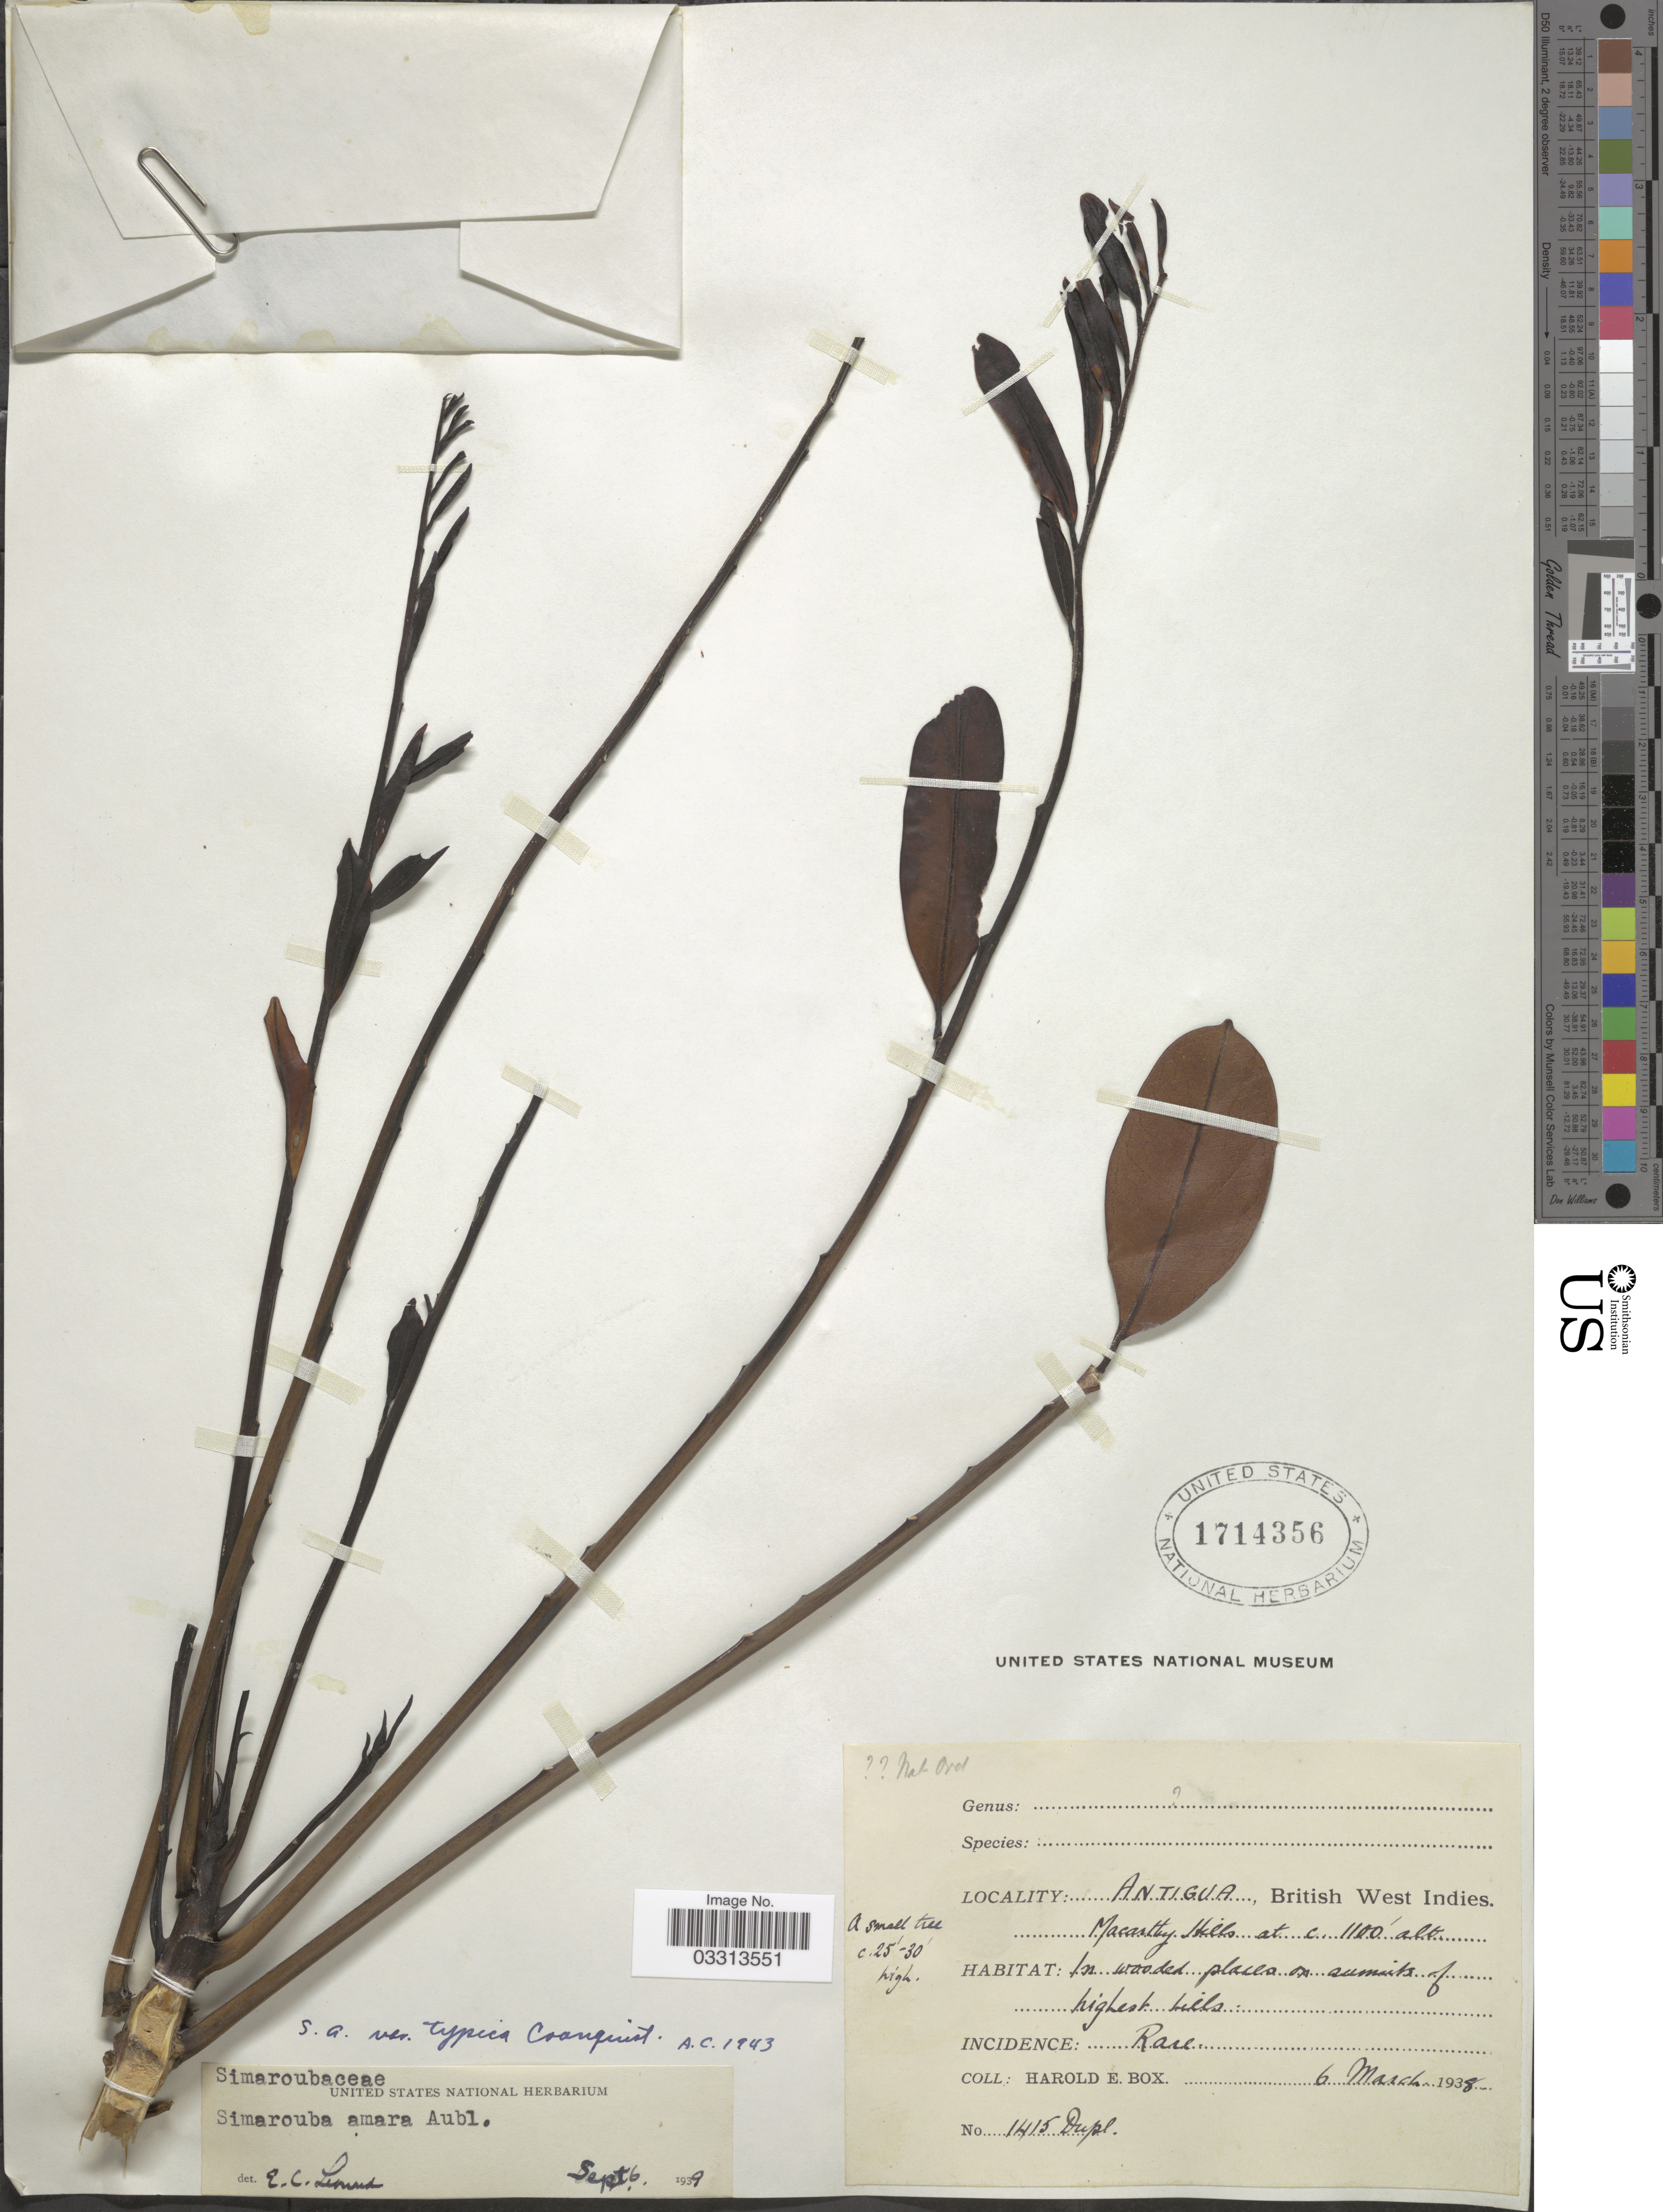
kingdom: Plantae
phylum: Tracheophyta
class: Magnoliopsida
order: Sapindales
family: Simaroubaceae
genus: Simarouba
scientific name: Simarouba amara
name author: Aubl.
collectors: H. E. Box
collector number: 1415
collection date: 1938-03-06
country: Antigua and Barbuda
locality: Antigua, British West Indies, Macarthy Hills.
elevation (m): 335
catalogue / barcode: US 1714356